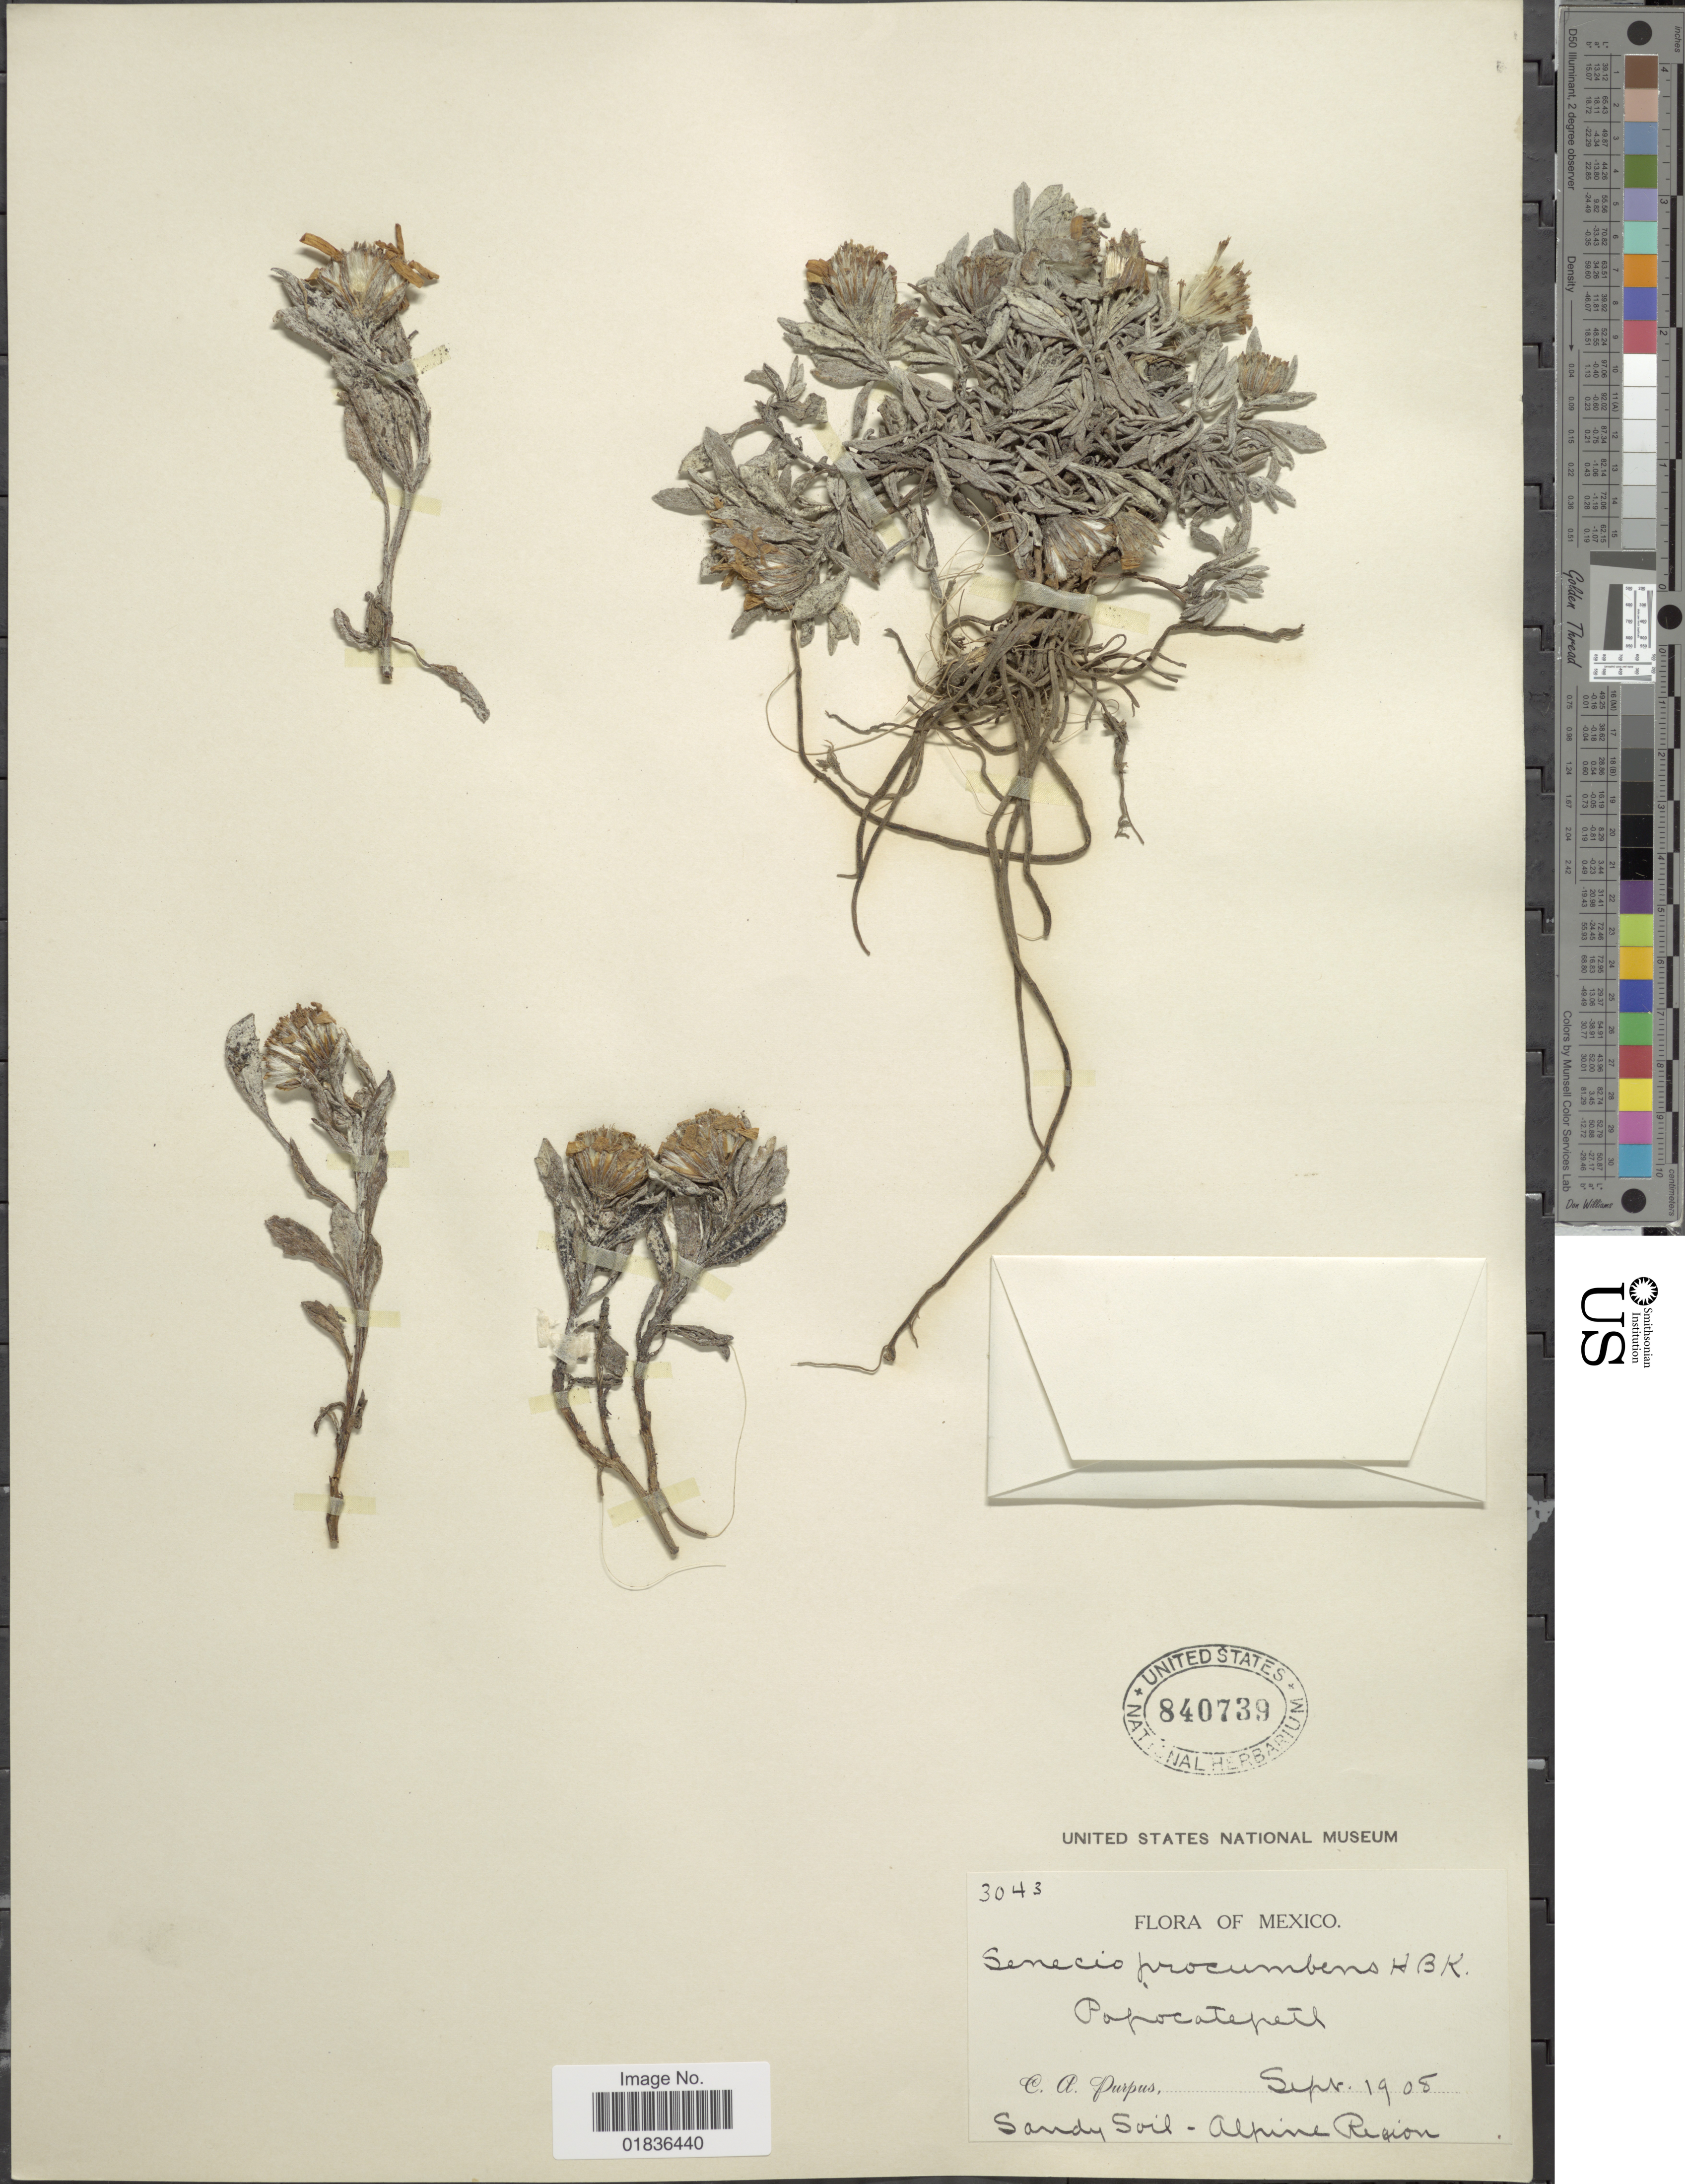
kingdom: Plantae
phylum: Tracheophyta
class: Magnoliopsida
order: Asterales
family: Asteraceae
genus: Senecio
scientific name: Senecio procumbens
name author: Kunth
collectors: C. A. Purpus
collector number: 3043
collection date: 1908-09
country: Mexico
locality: Popocatepetl, Alpine Region.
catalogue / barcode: US 840739